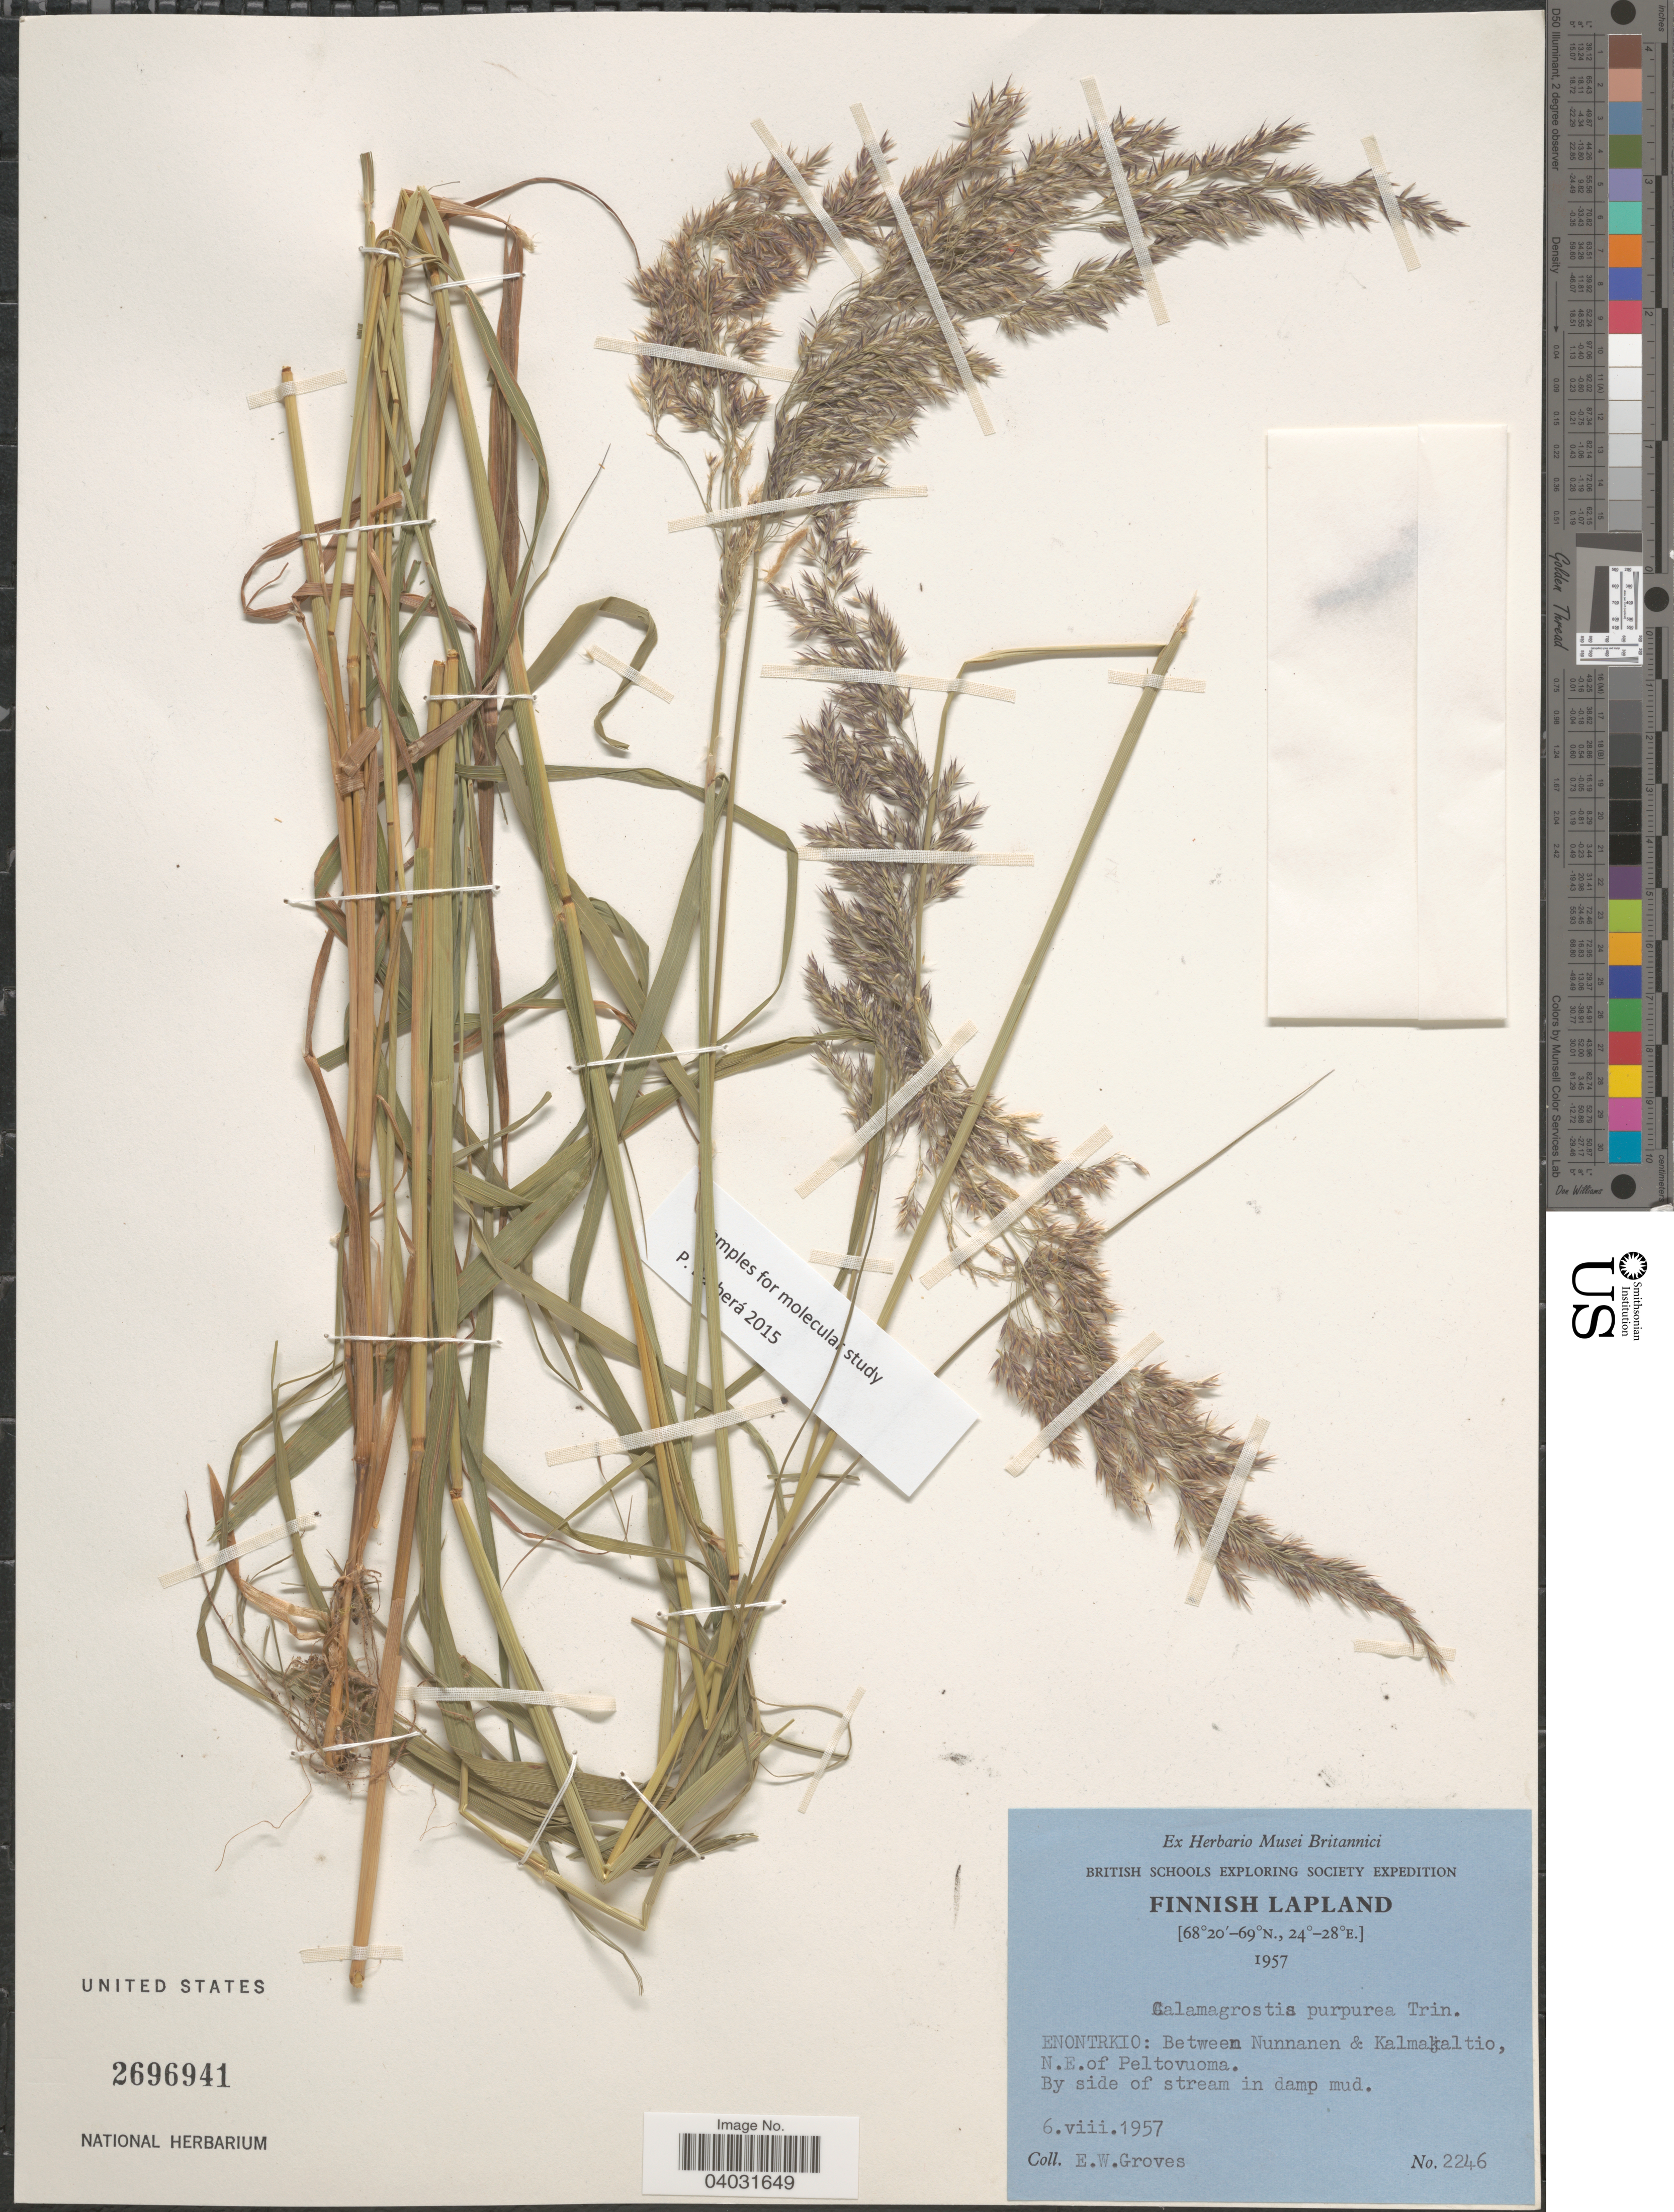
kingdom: Plantae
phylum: Tracheophyta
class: Liliopsida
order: Poales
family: Poaceae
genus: Calamagrostis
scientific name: Calamagrostis purpurea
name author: (Trin.) Trin.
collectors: E. Groves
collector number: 2246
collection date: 1957-08-06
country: Finland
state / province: Lappi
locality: Finnish Lapland. Enontrkio: Between Nunnanen & Kalmakaltio, N.E. of Peltovuoma.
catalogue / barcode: US 2696941